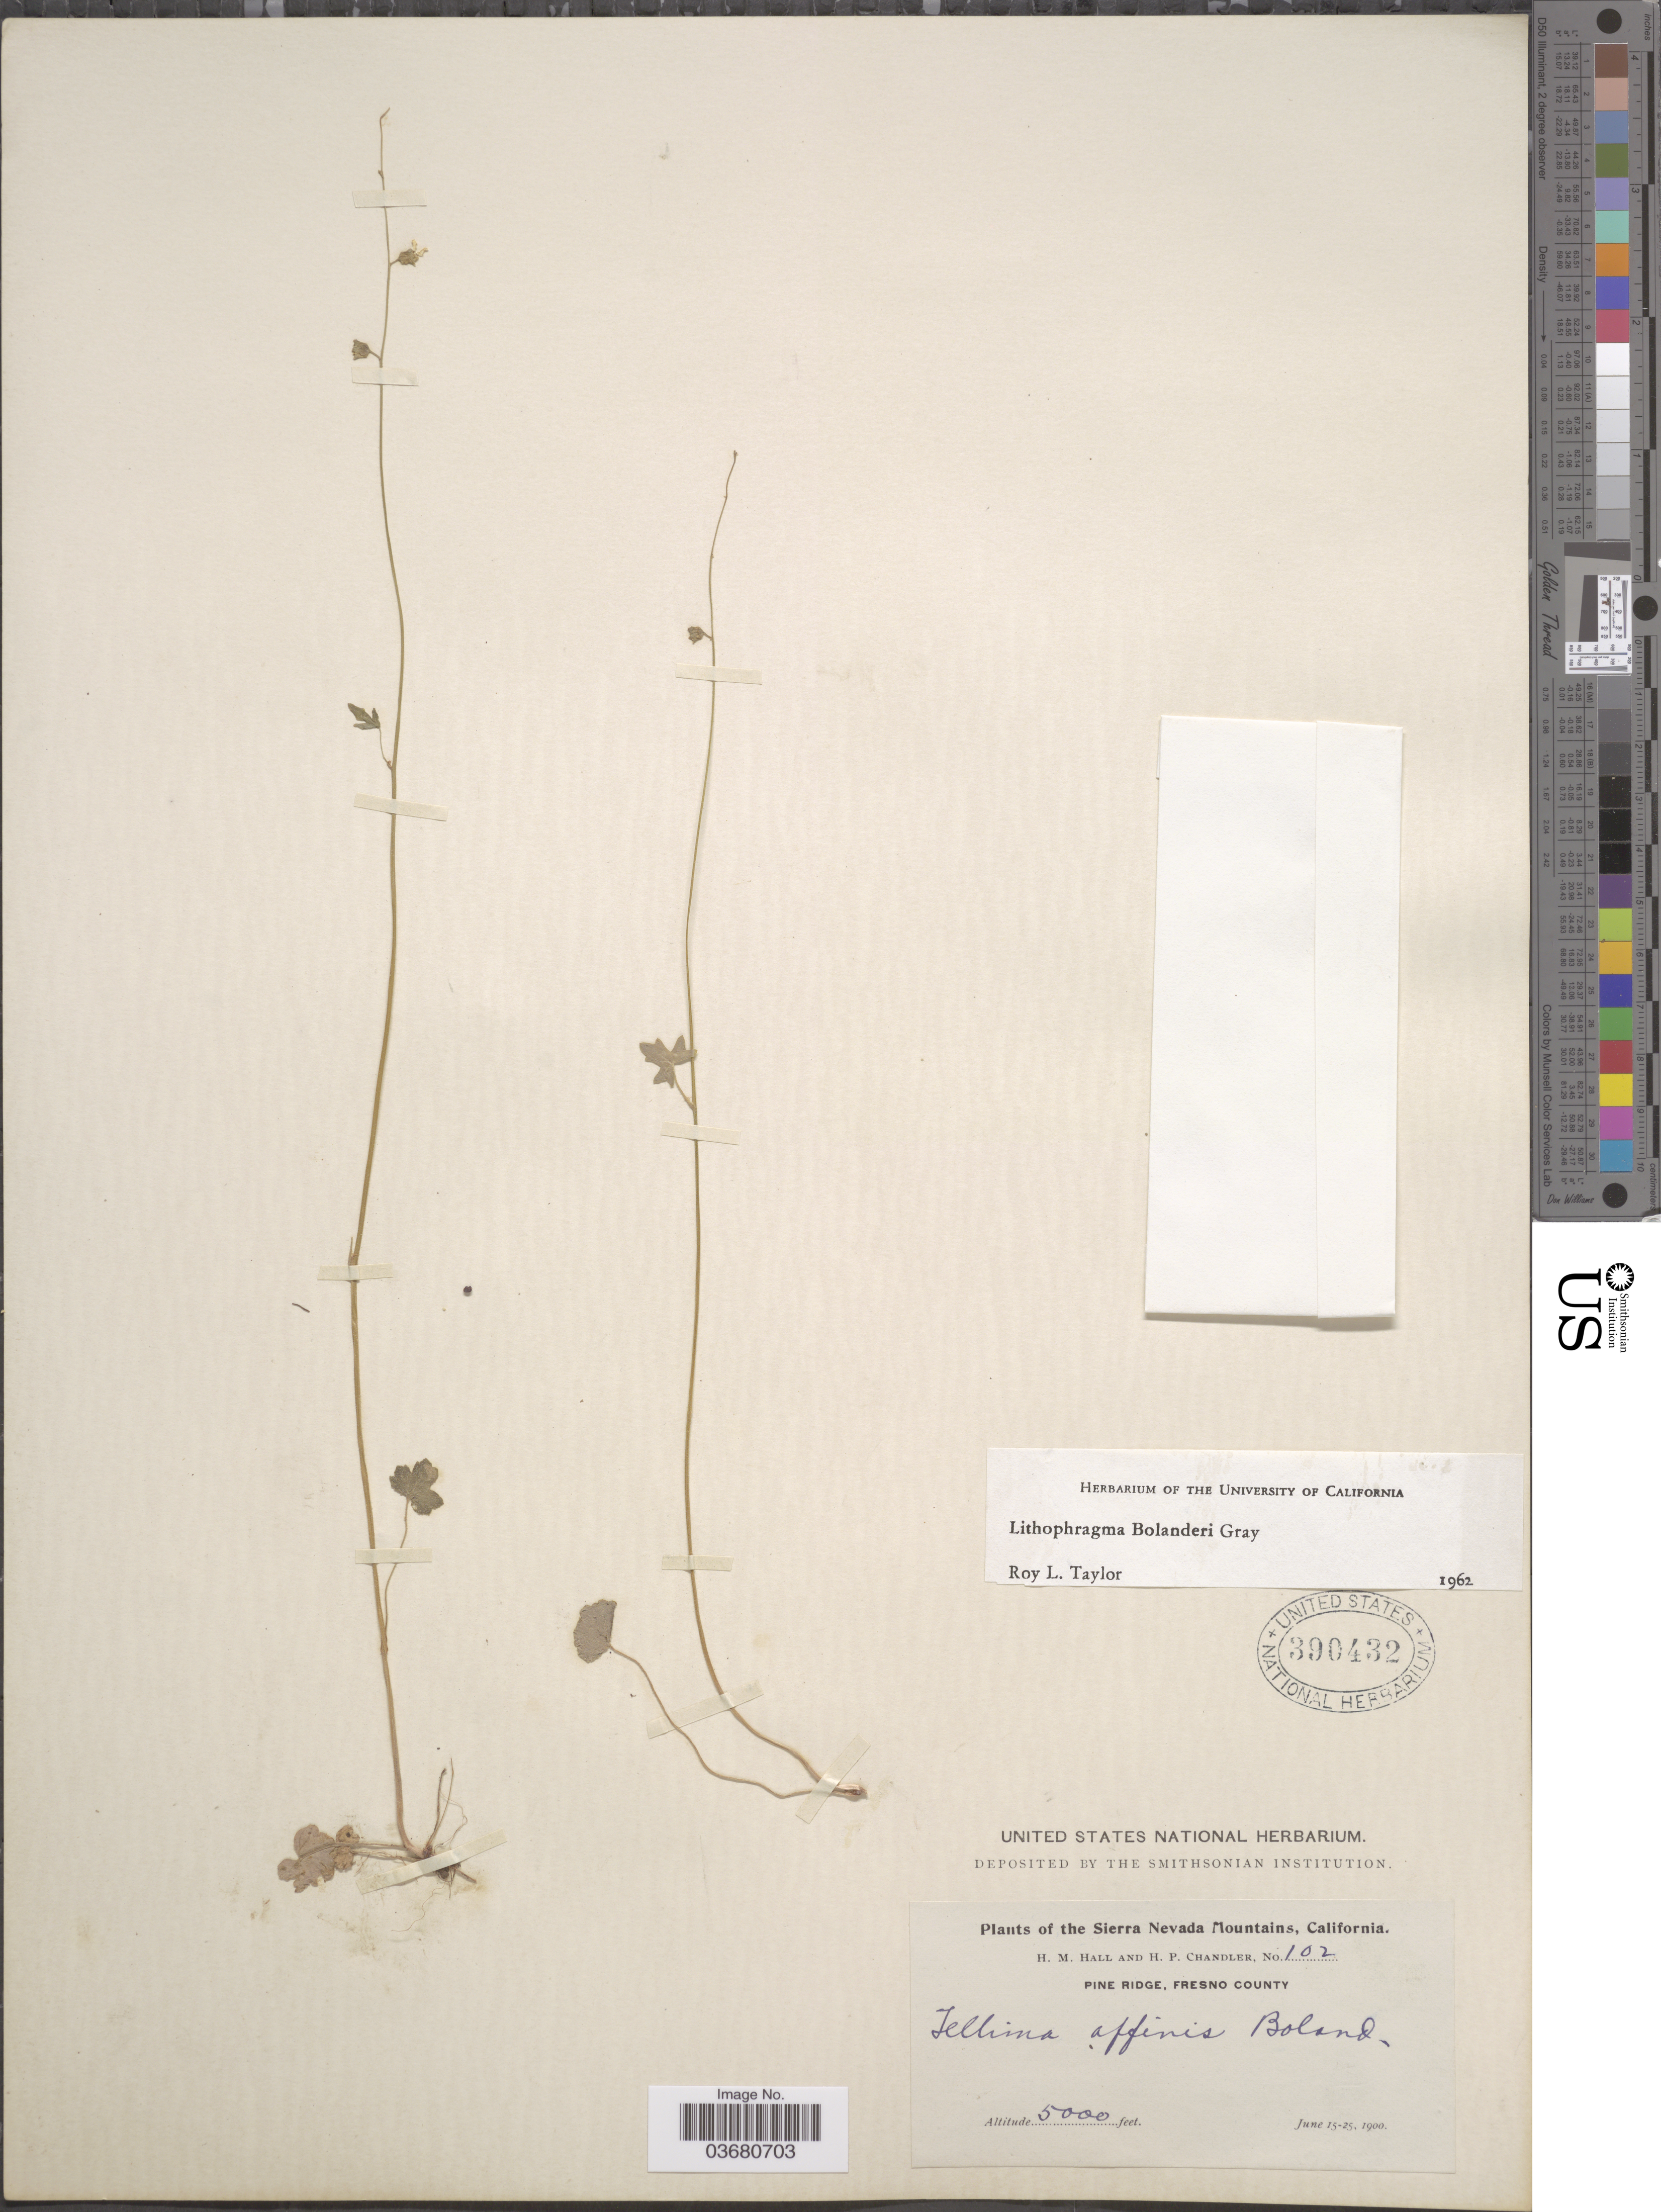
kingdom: Plantae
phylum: Tracheophyta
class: Magnoliopsida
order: Saxifragales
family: Saxifragaceae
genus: Lithophragma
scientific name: Lithophragma bolanderi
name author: A. Gray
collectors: H. M. Hall & H. Chandler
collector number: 102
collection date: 1900-06-15/1900-06-25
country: United States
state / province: California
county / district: Fresno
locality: Sierra Nevada Mountains. Pine Ridge, Fresno County.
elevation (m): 1524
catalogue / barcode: US 390432